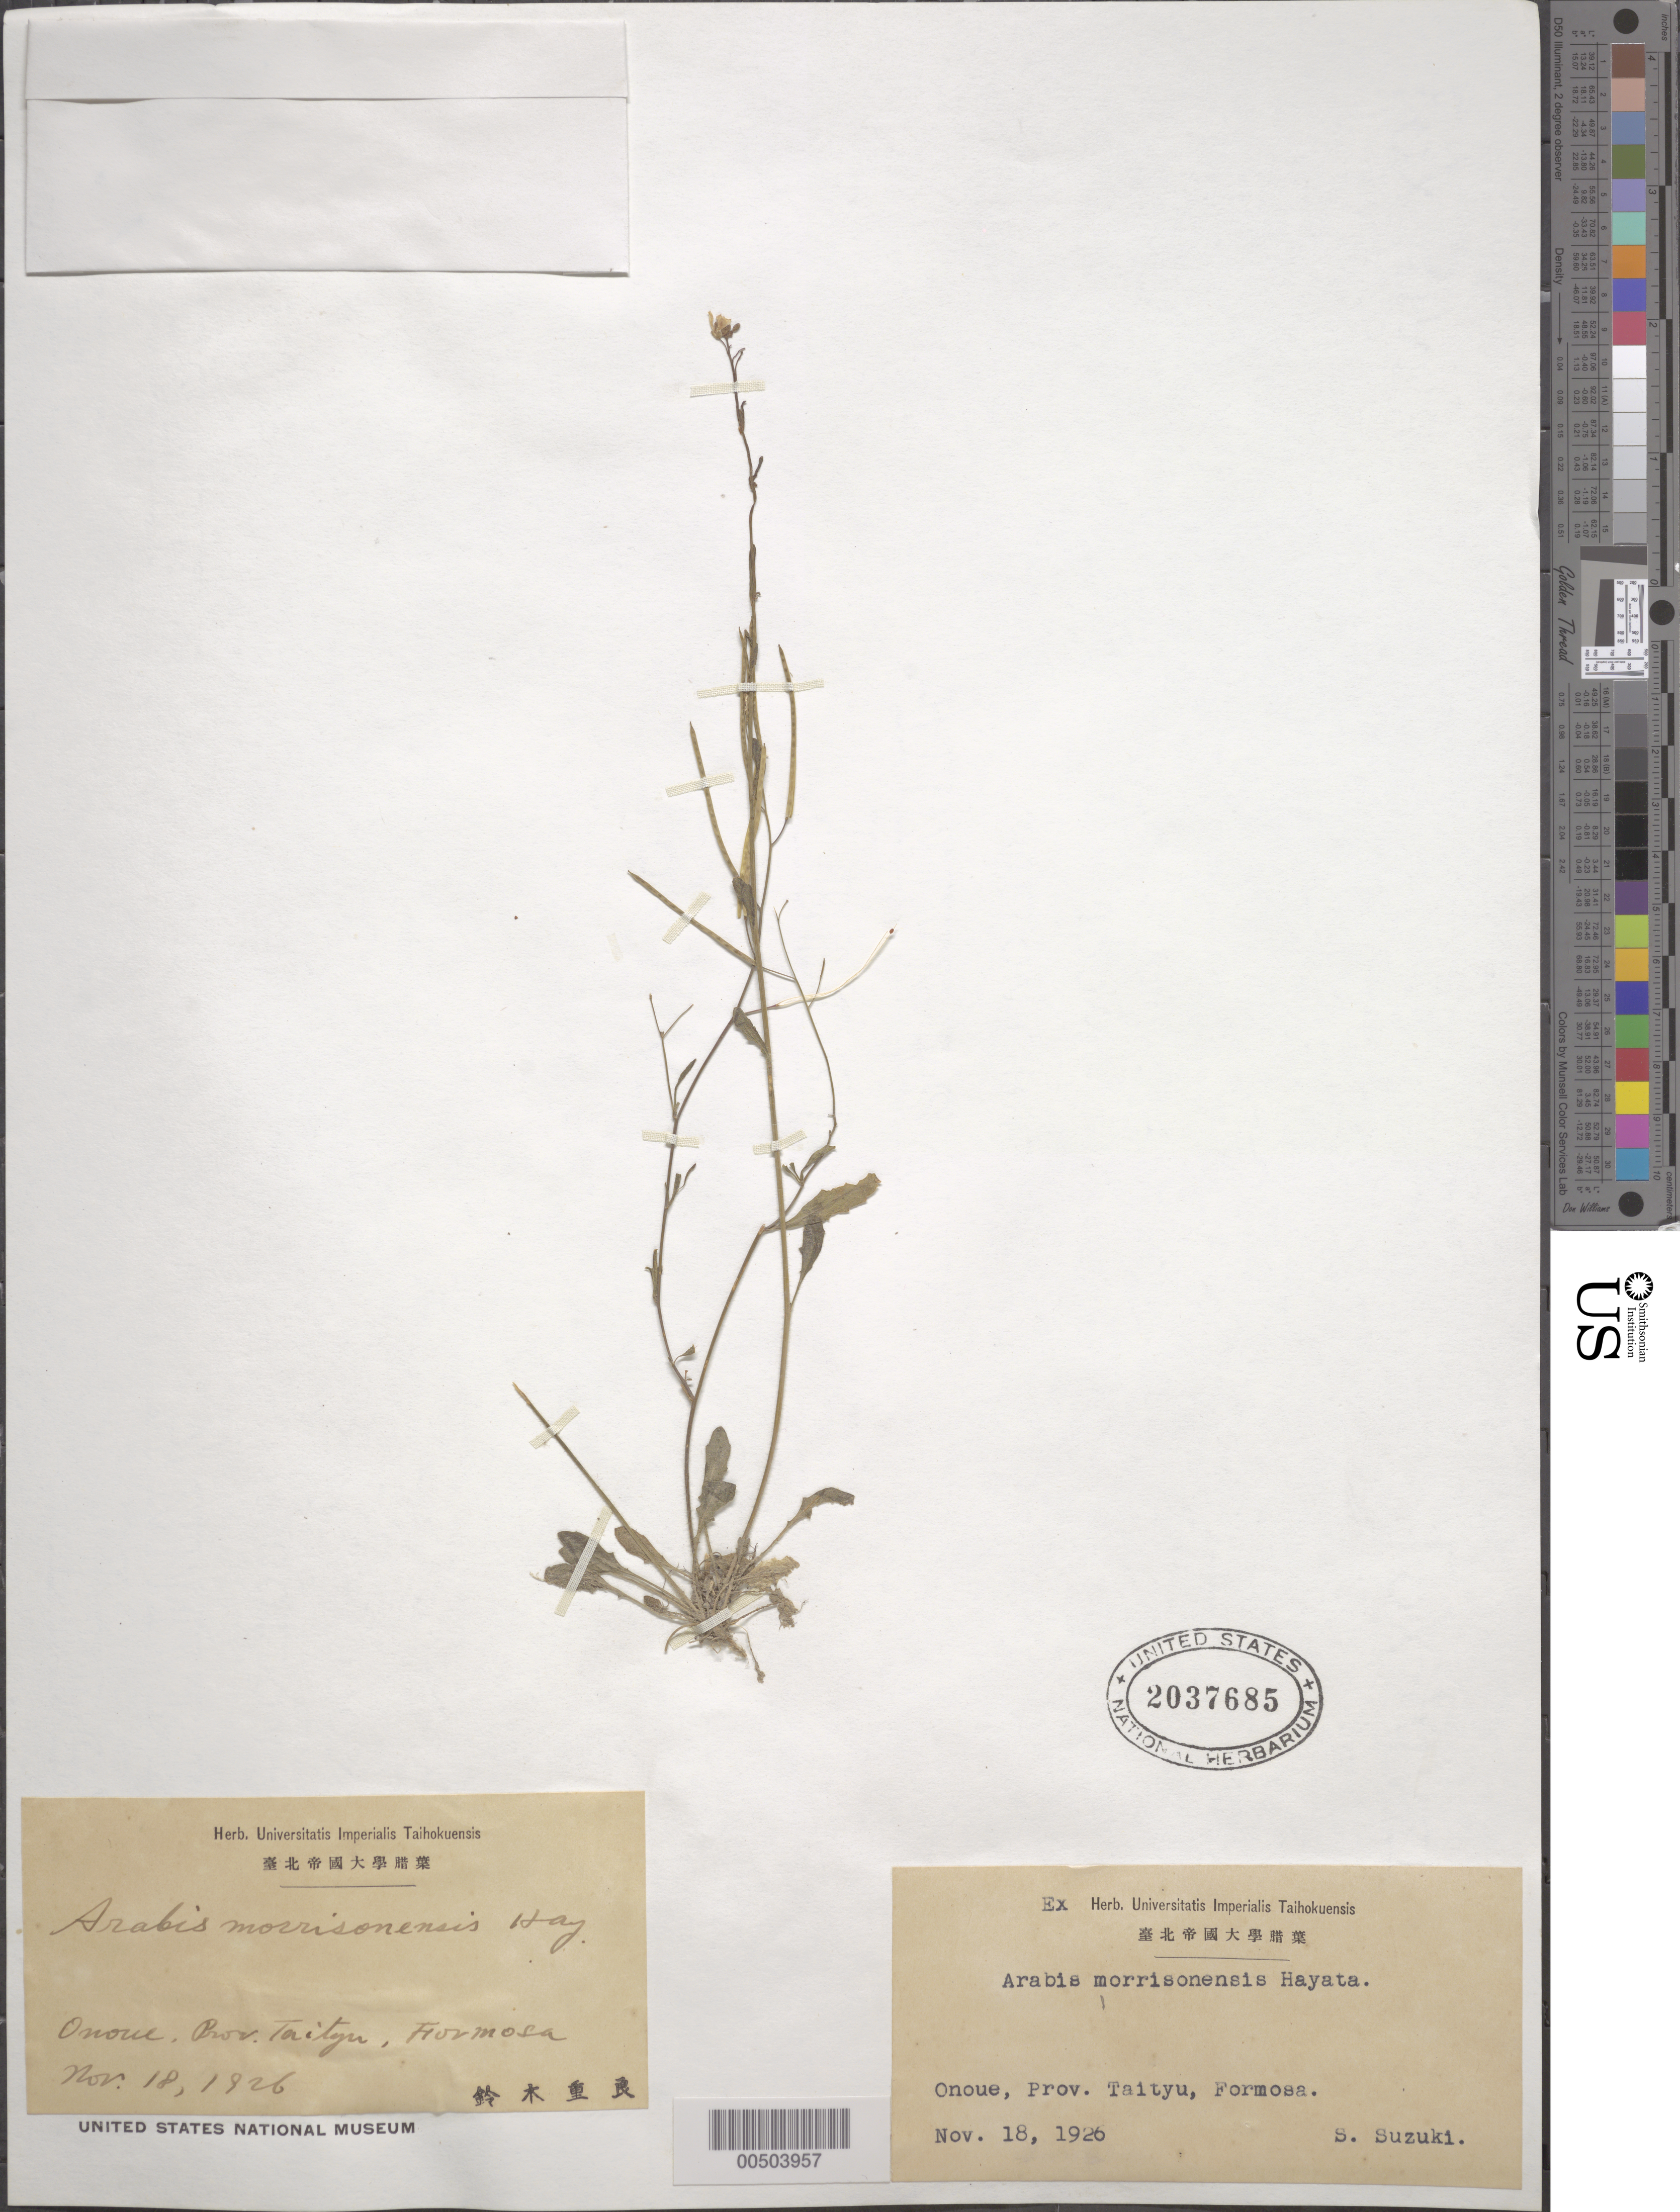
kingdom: Plantae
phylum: Tracheophyta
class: Magnoliopsida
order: Brassicales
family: Brassicaceae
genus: Arabis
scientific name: Arabis morrisonensis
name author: Hayata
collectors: S. Suzuki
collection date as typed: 18 Nov 1926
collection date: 1926-11-18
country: Taiwan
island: Taiwan [Formosa]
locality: Onoue, Taityu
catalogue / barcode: US 2037685